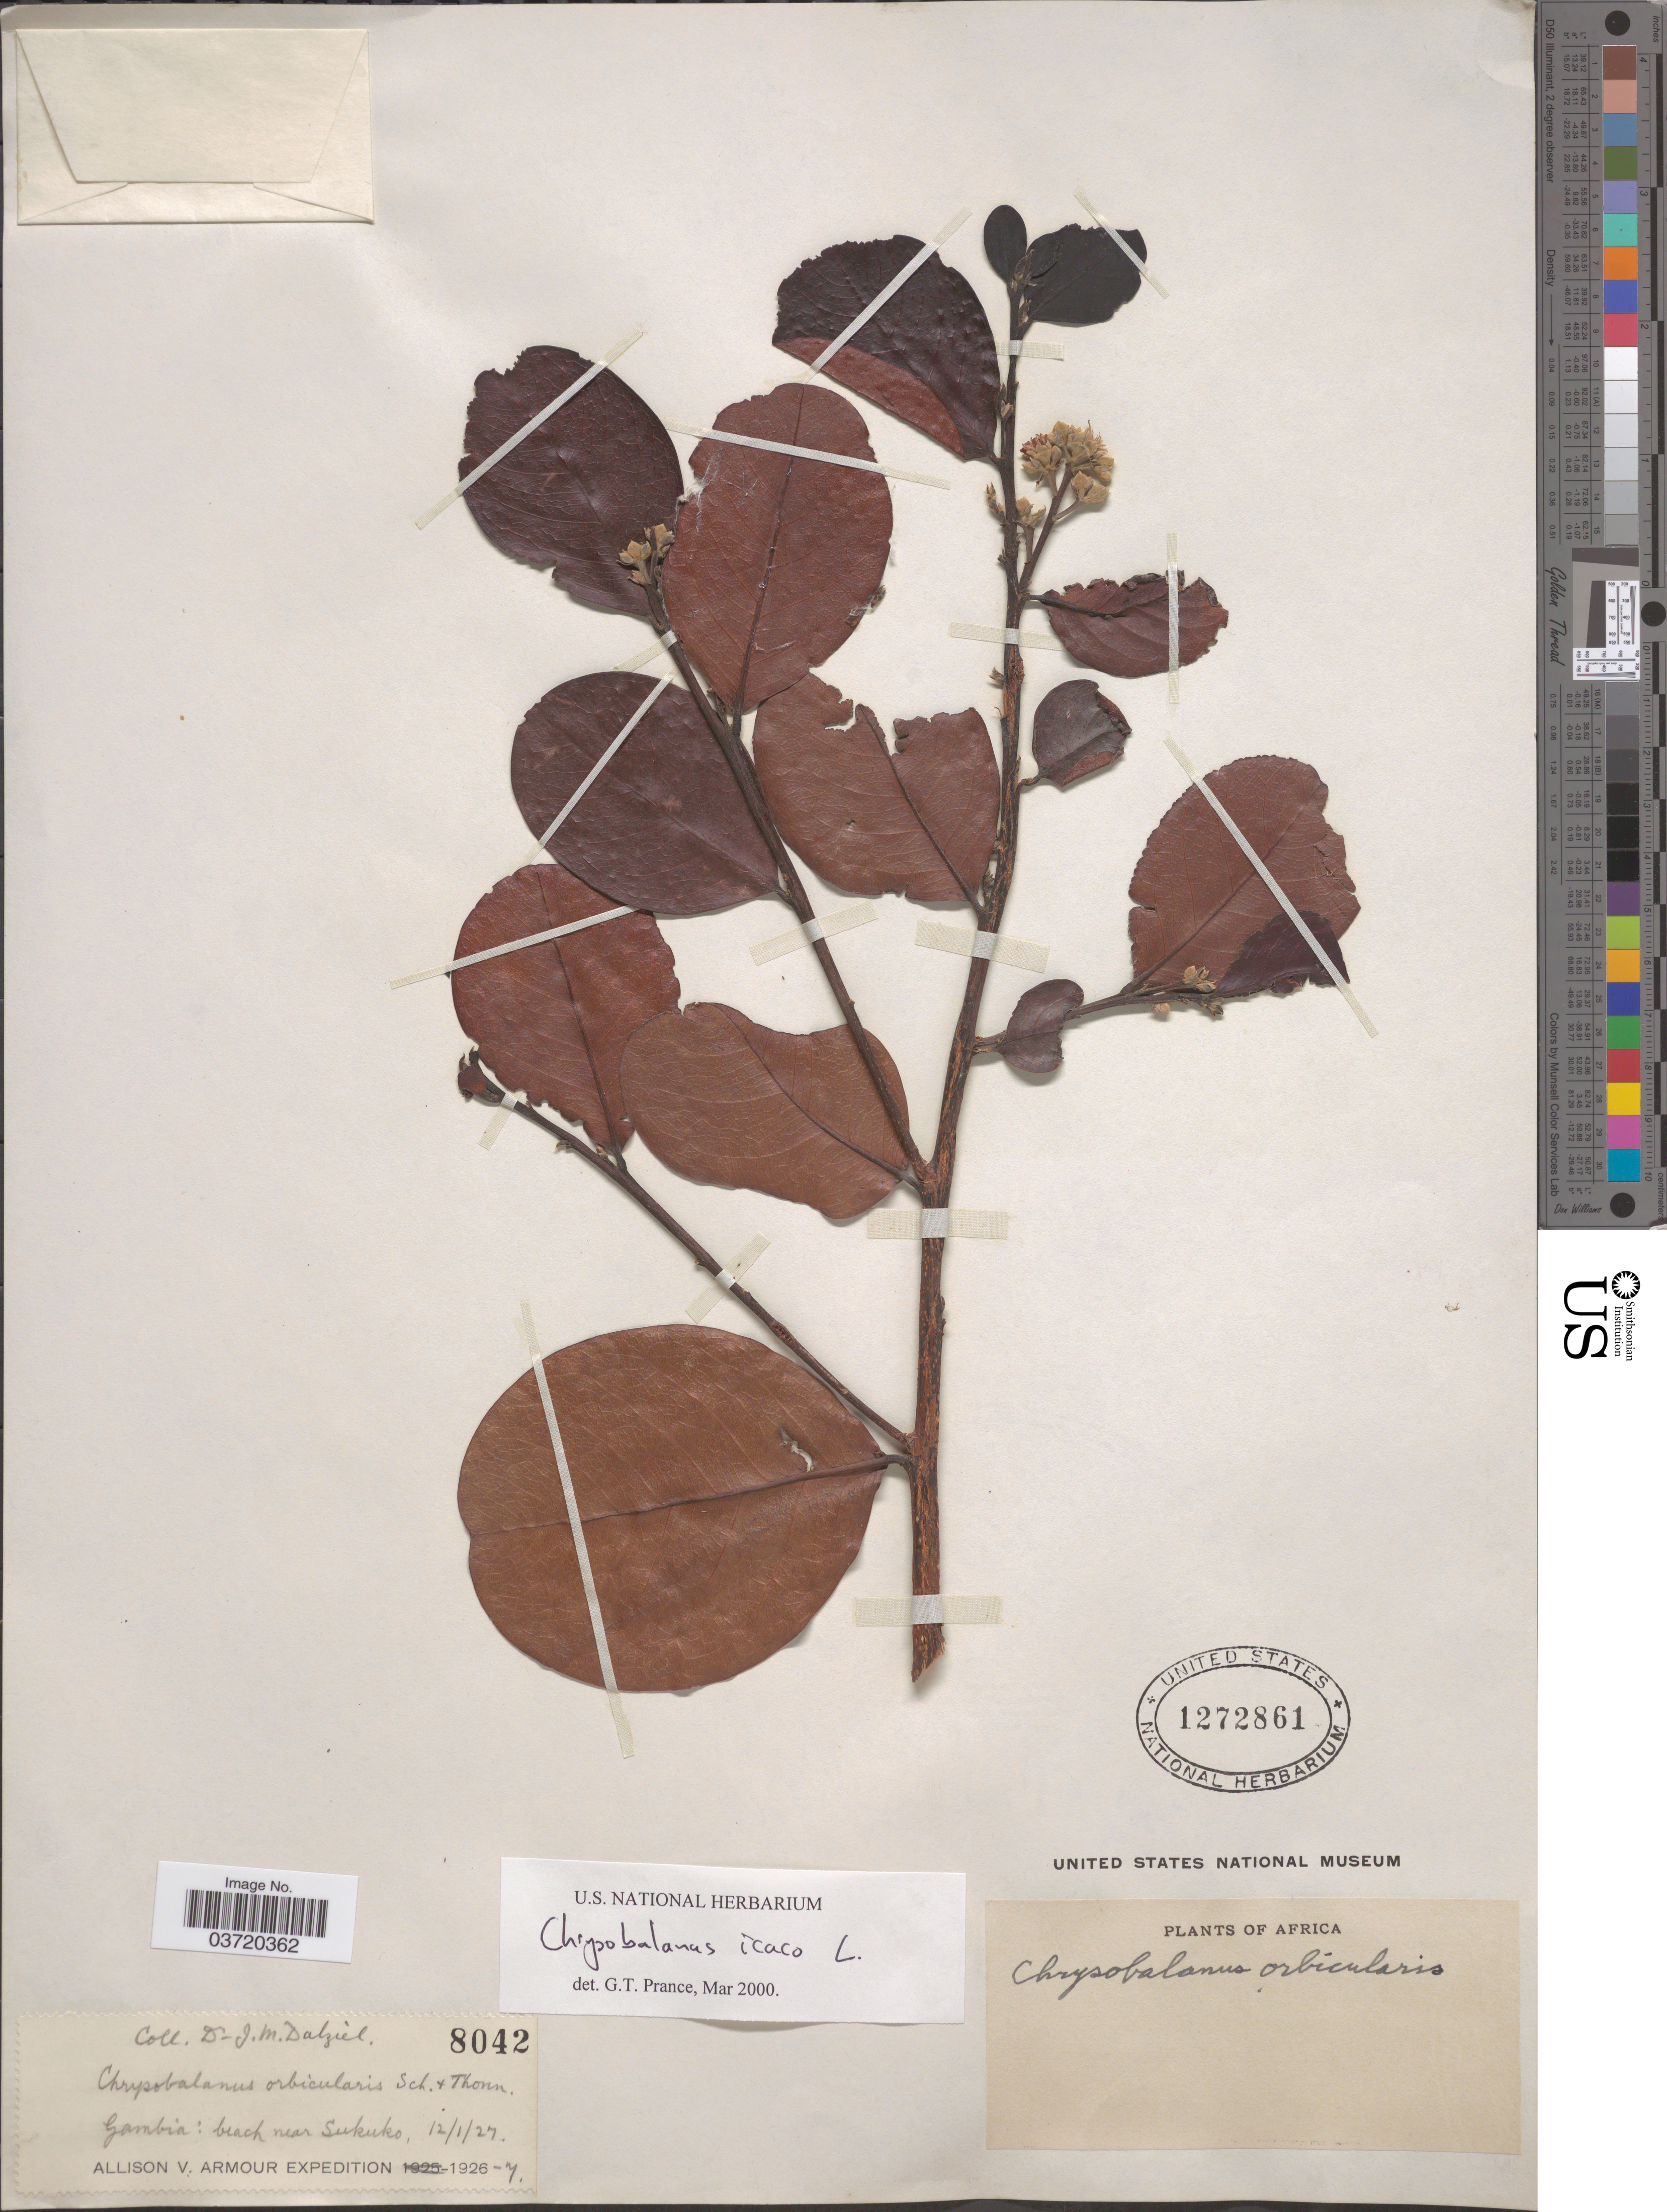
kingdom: Plantae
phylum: Tracheophyta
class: Magnoliopsida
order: Malpighiales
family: Chrysobalanaceae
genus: Chrysobalanus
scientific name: Chrysobalanus orbicularis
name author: Schumach.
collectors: J. Dalziel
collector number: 8042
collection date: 1927-01-12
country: Gambia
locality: Beach near Sukuko.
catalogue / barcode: US 1272861